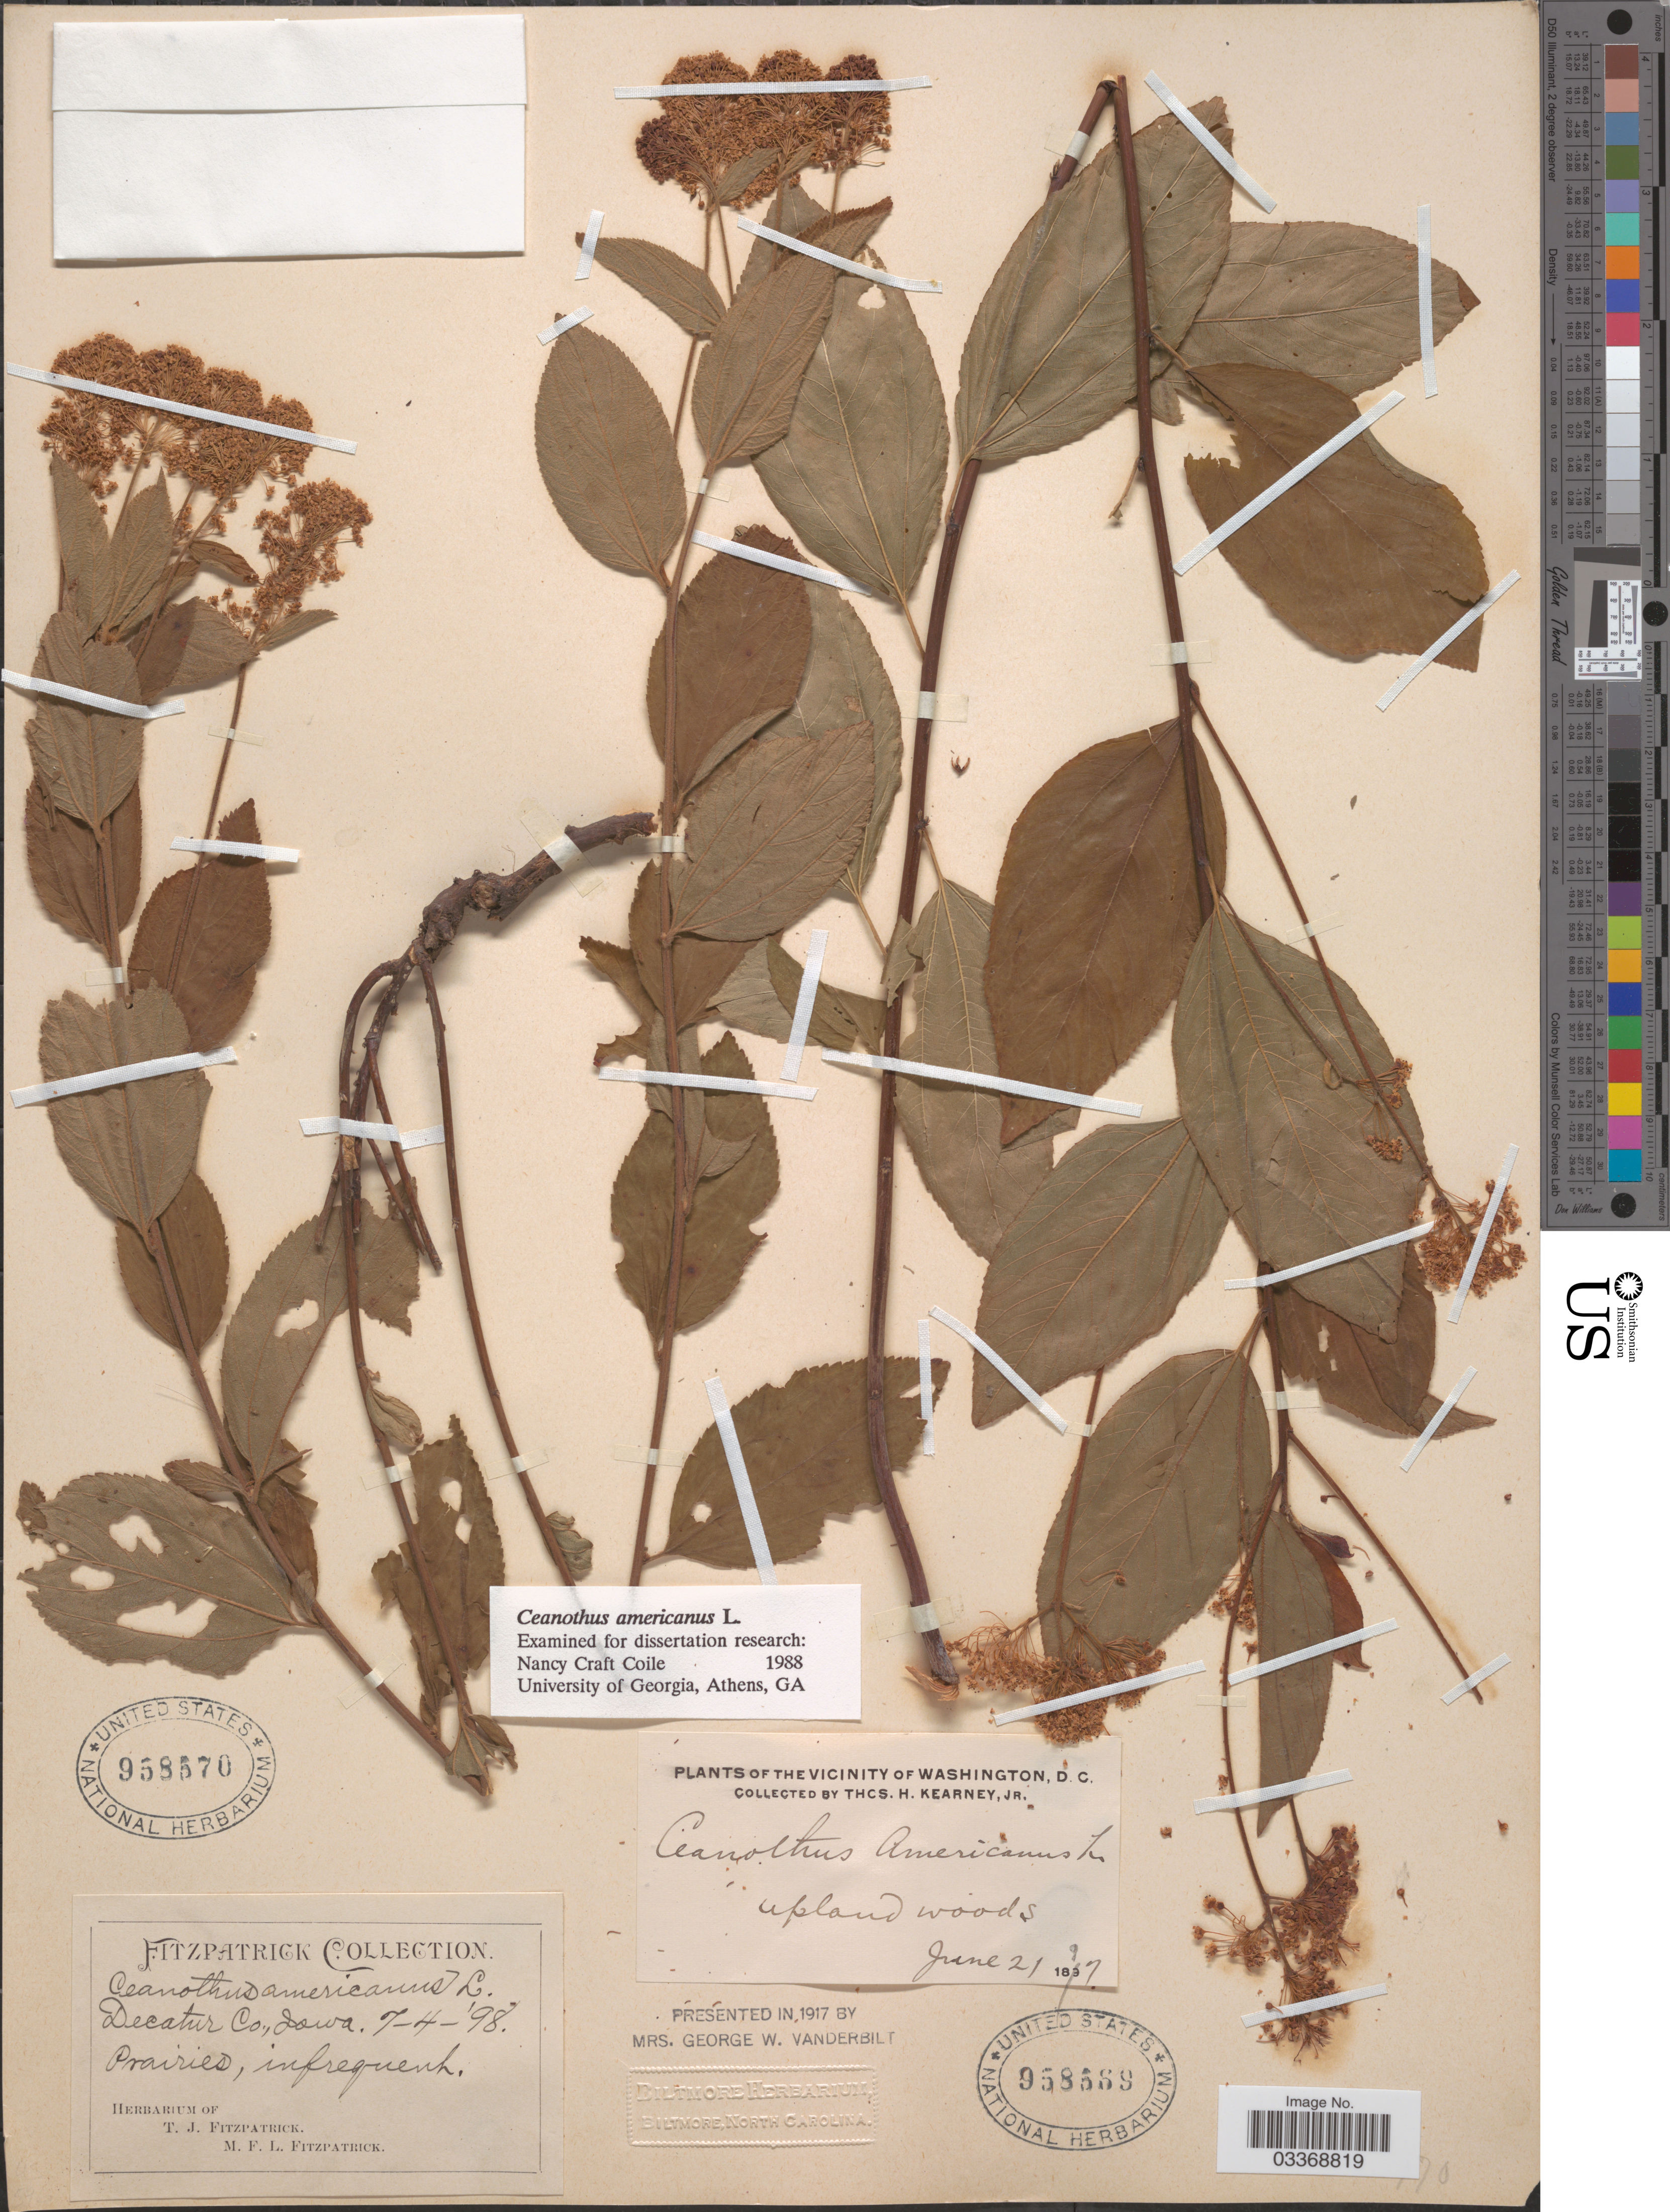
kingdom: Plantae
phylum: Tracheophyta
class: Magnoliopsida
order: Rosales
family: Rhamnaceae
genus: Ceanothus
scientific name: Ceanothus americanus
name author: L.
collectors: ex herb. T. J. Fitzpatrick M. F. L. Fitzpatrick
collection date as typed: Transcribed d/m/y: 4/7/98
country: United States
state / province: Iowa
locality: Decatur Co.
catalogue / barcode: US 958570-2